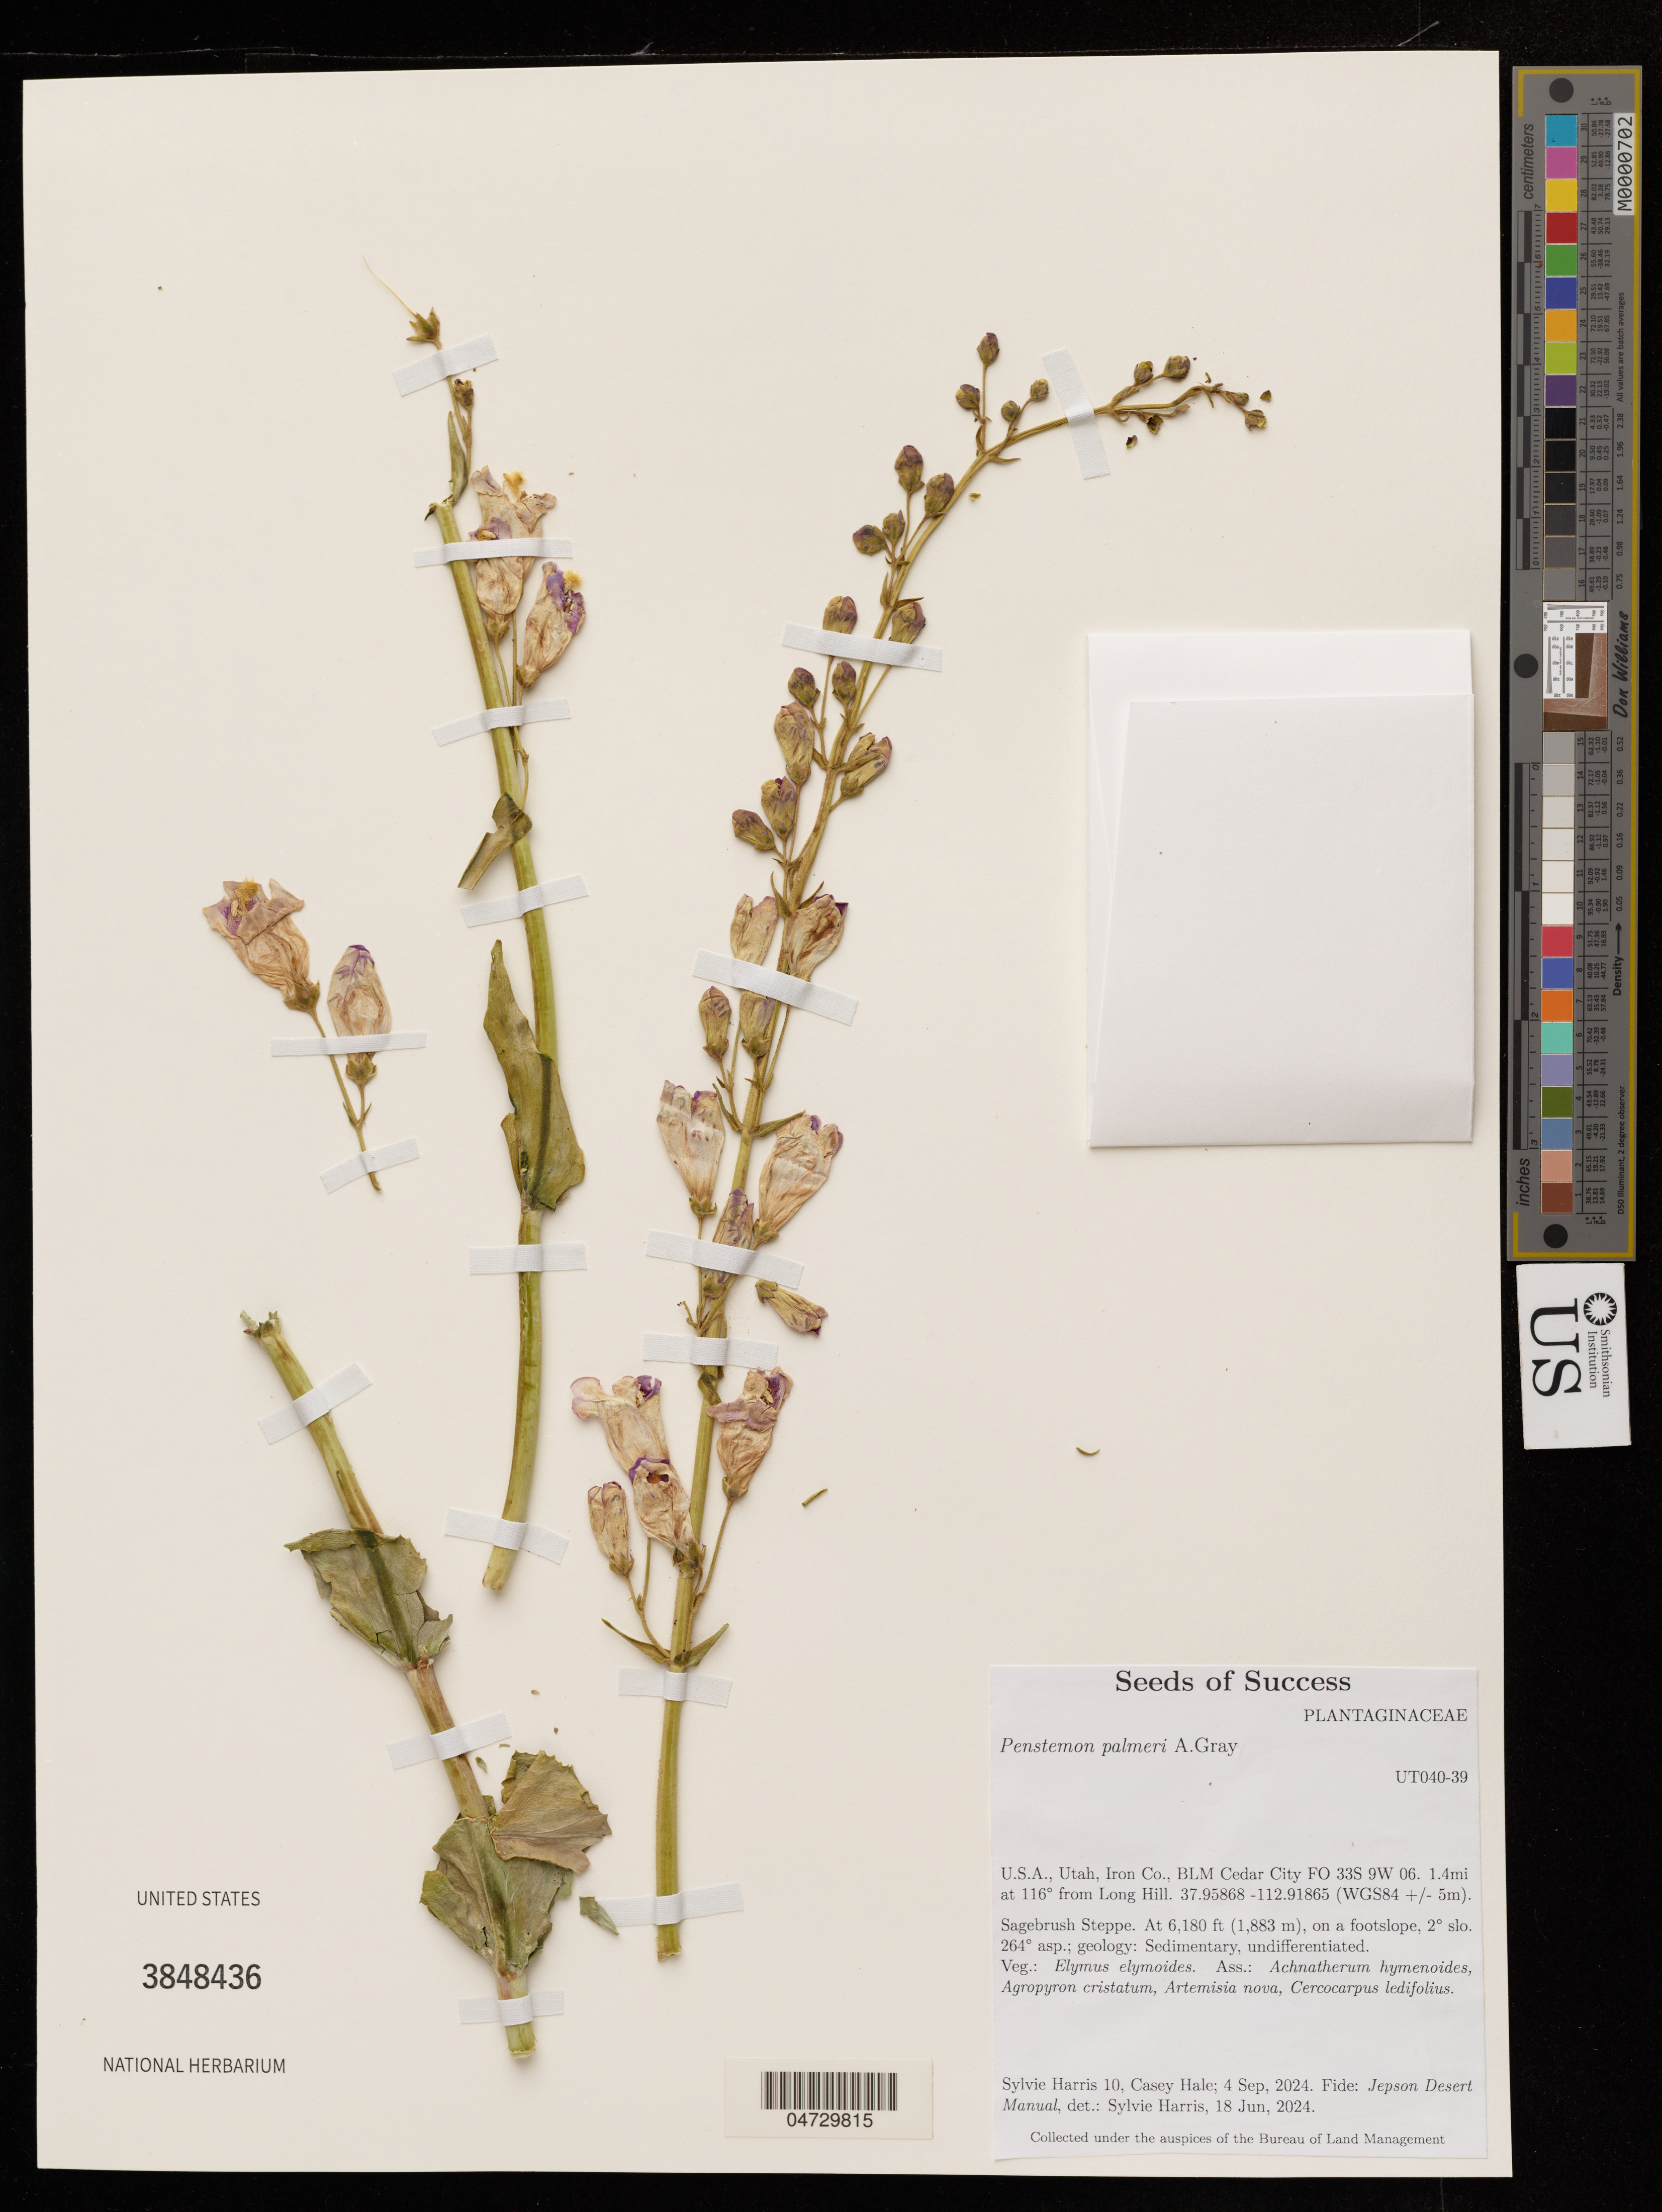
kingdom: Plantae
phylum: Tracheophyta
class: Magnoliopsida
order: Lamiales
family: Plantaginaceae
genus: Penstemon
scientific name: Penstemon palmeri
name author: A. Gray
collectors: S. Harris & C. Hale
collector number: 10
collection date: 2024-09-04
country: United States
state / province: Utah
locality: Iron Co., BLM Cedar City FO 33S 9W 06. (WGS84 +/- 5m).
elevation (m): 1883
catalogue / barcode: US 3848436